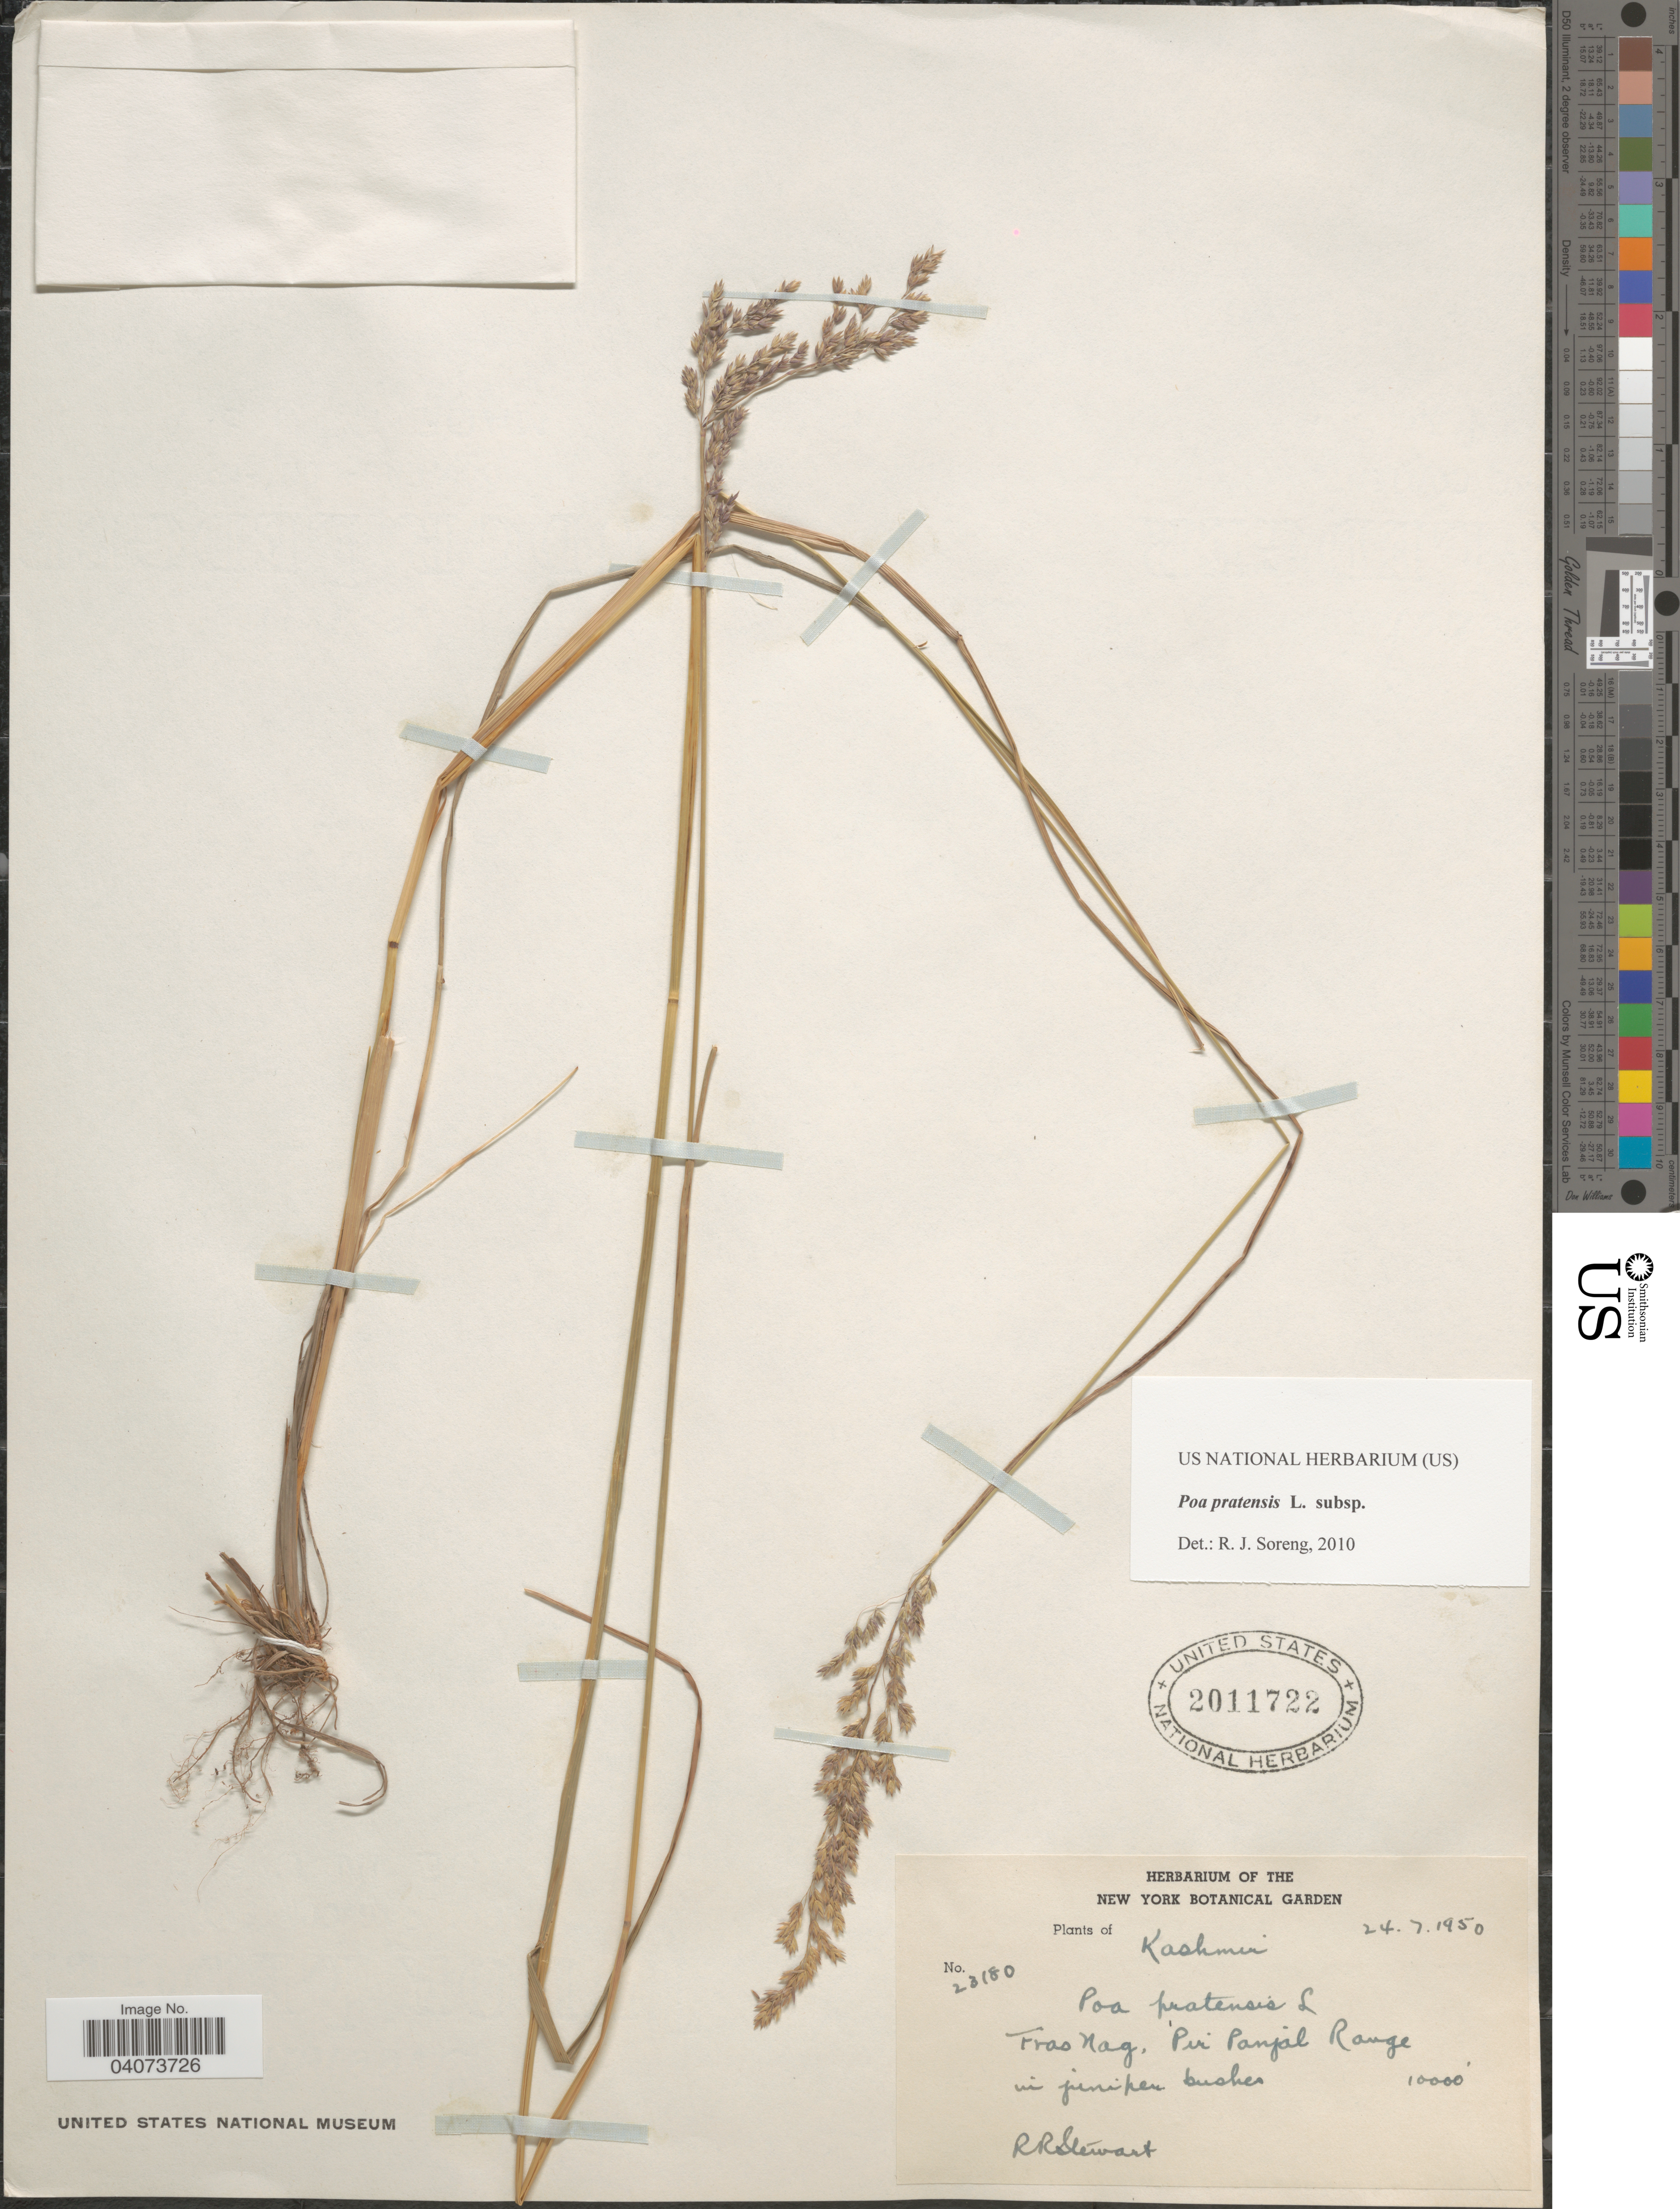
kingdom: Plantae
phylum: Tracheophyta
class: Liliopsida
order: Poales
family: Poaceae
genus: Poa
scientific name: Poa pratensis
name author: L.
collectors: R. Stewart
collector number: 23180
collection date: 1950-07-24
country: India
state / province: Jammu and Kashmir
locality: Kashmir. Fras Nag, Pir Panjal Range in juniper bushes.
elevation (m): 3048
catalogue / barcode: US 2011722